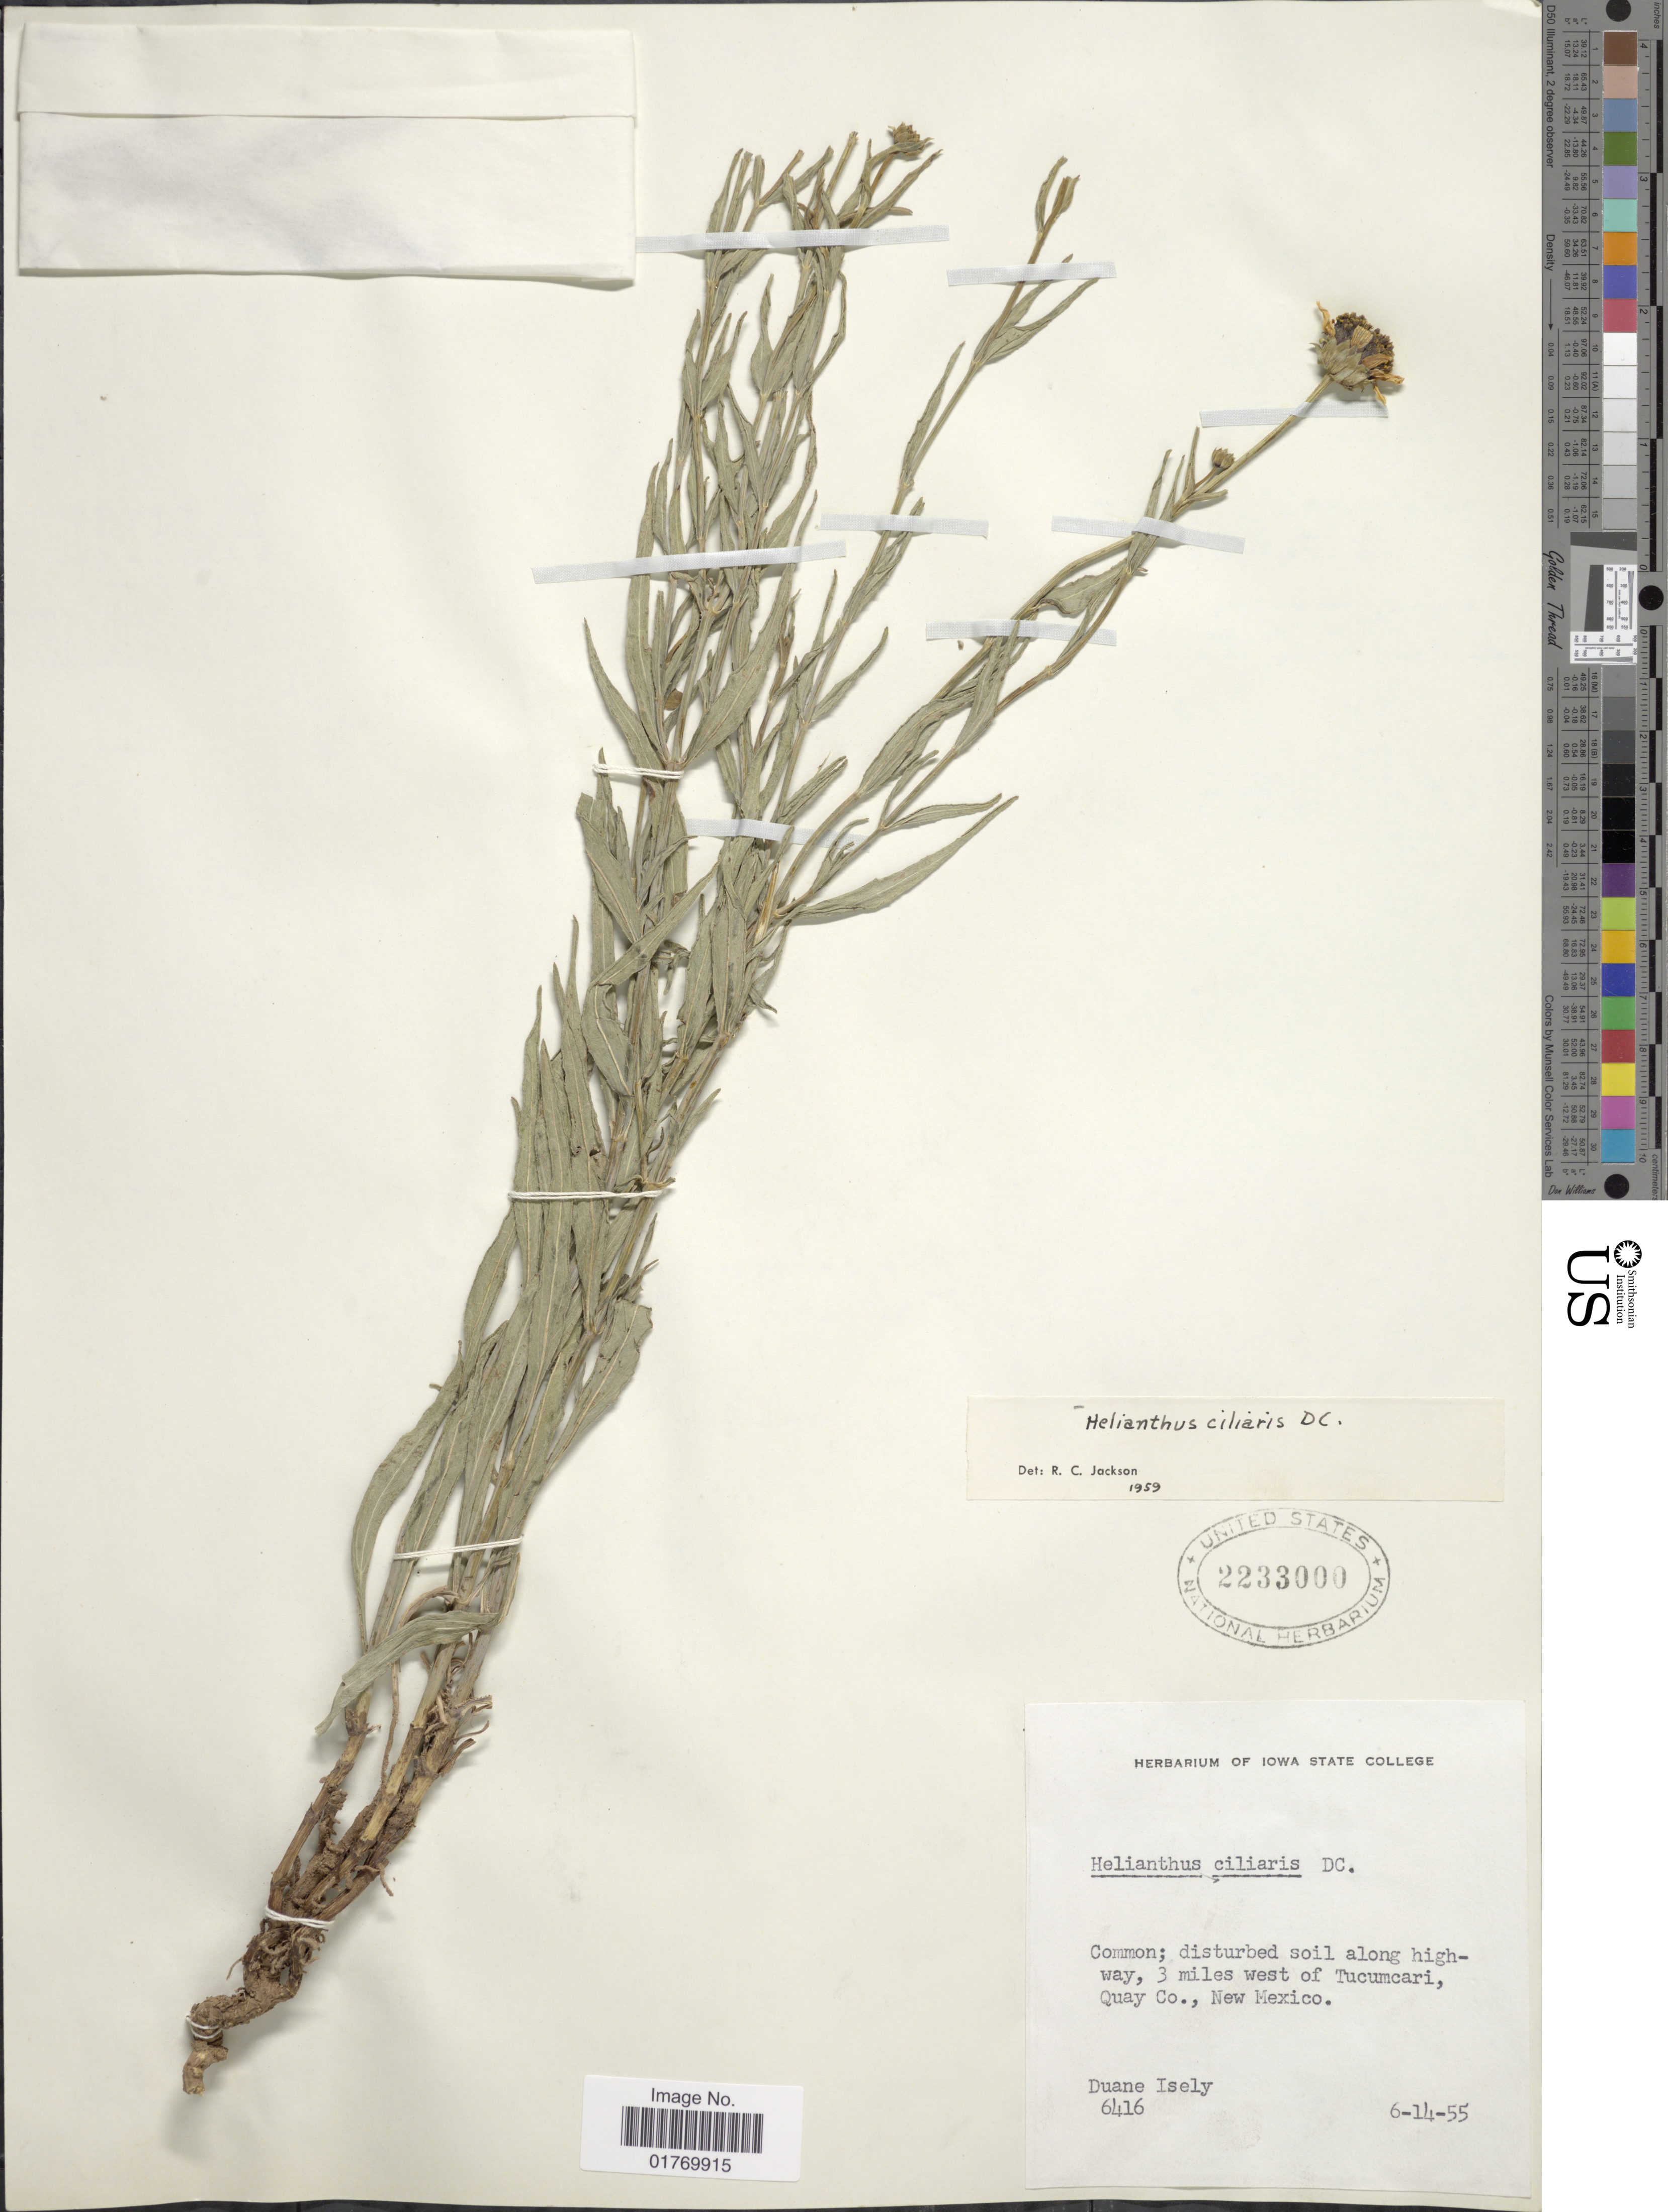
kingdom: Plantae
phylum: Tracheophyta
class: Magnoliopsida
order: Asterales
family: Asteraceae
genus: Helianthus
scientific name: Helianthus ciliaris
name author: DC.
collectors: D. Isely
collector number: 6416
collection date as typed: Transcribed d/m/y: 14/6/55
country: United States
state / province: New Mexico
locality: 3 miles west of Tucumcari, Quay Co., New Mexico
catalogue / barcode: US 2233000